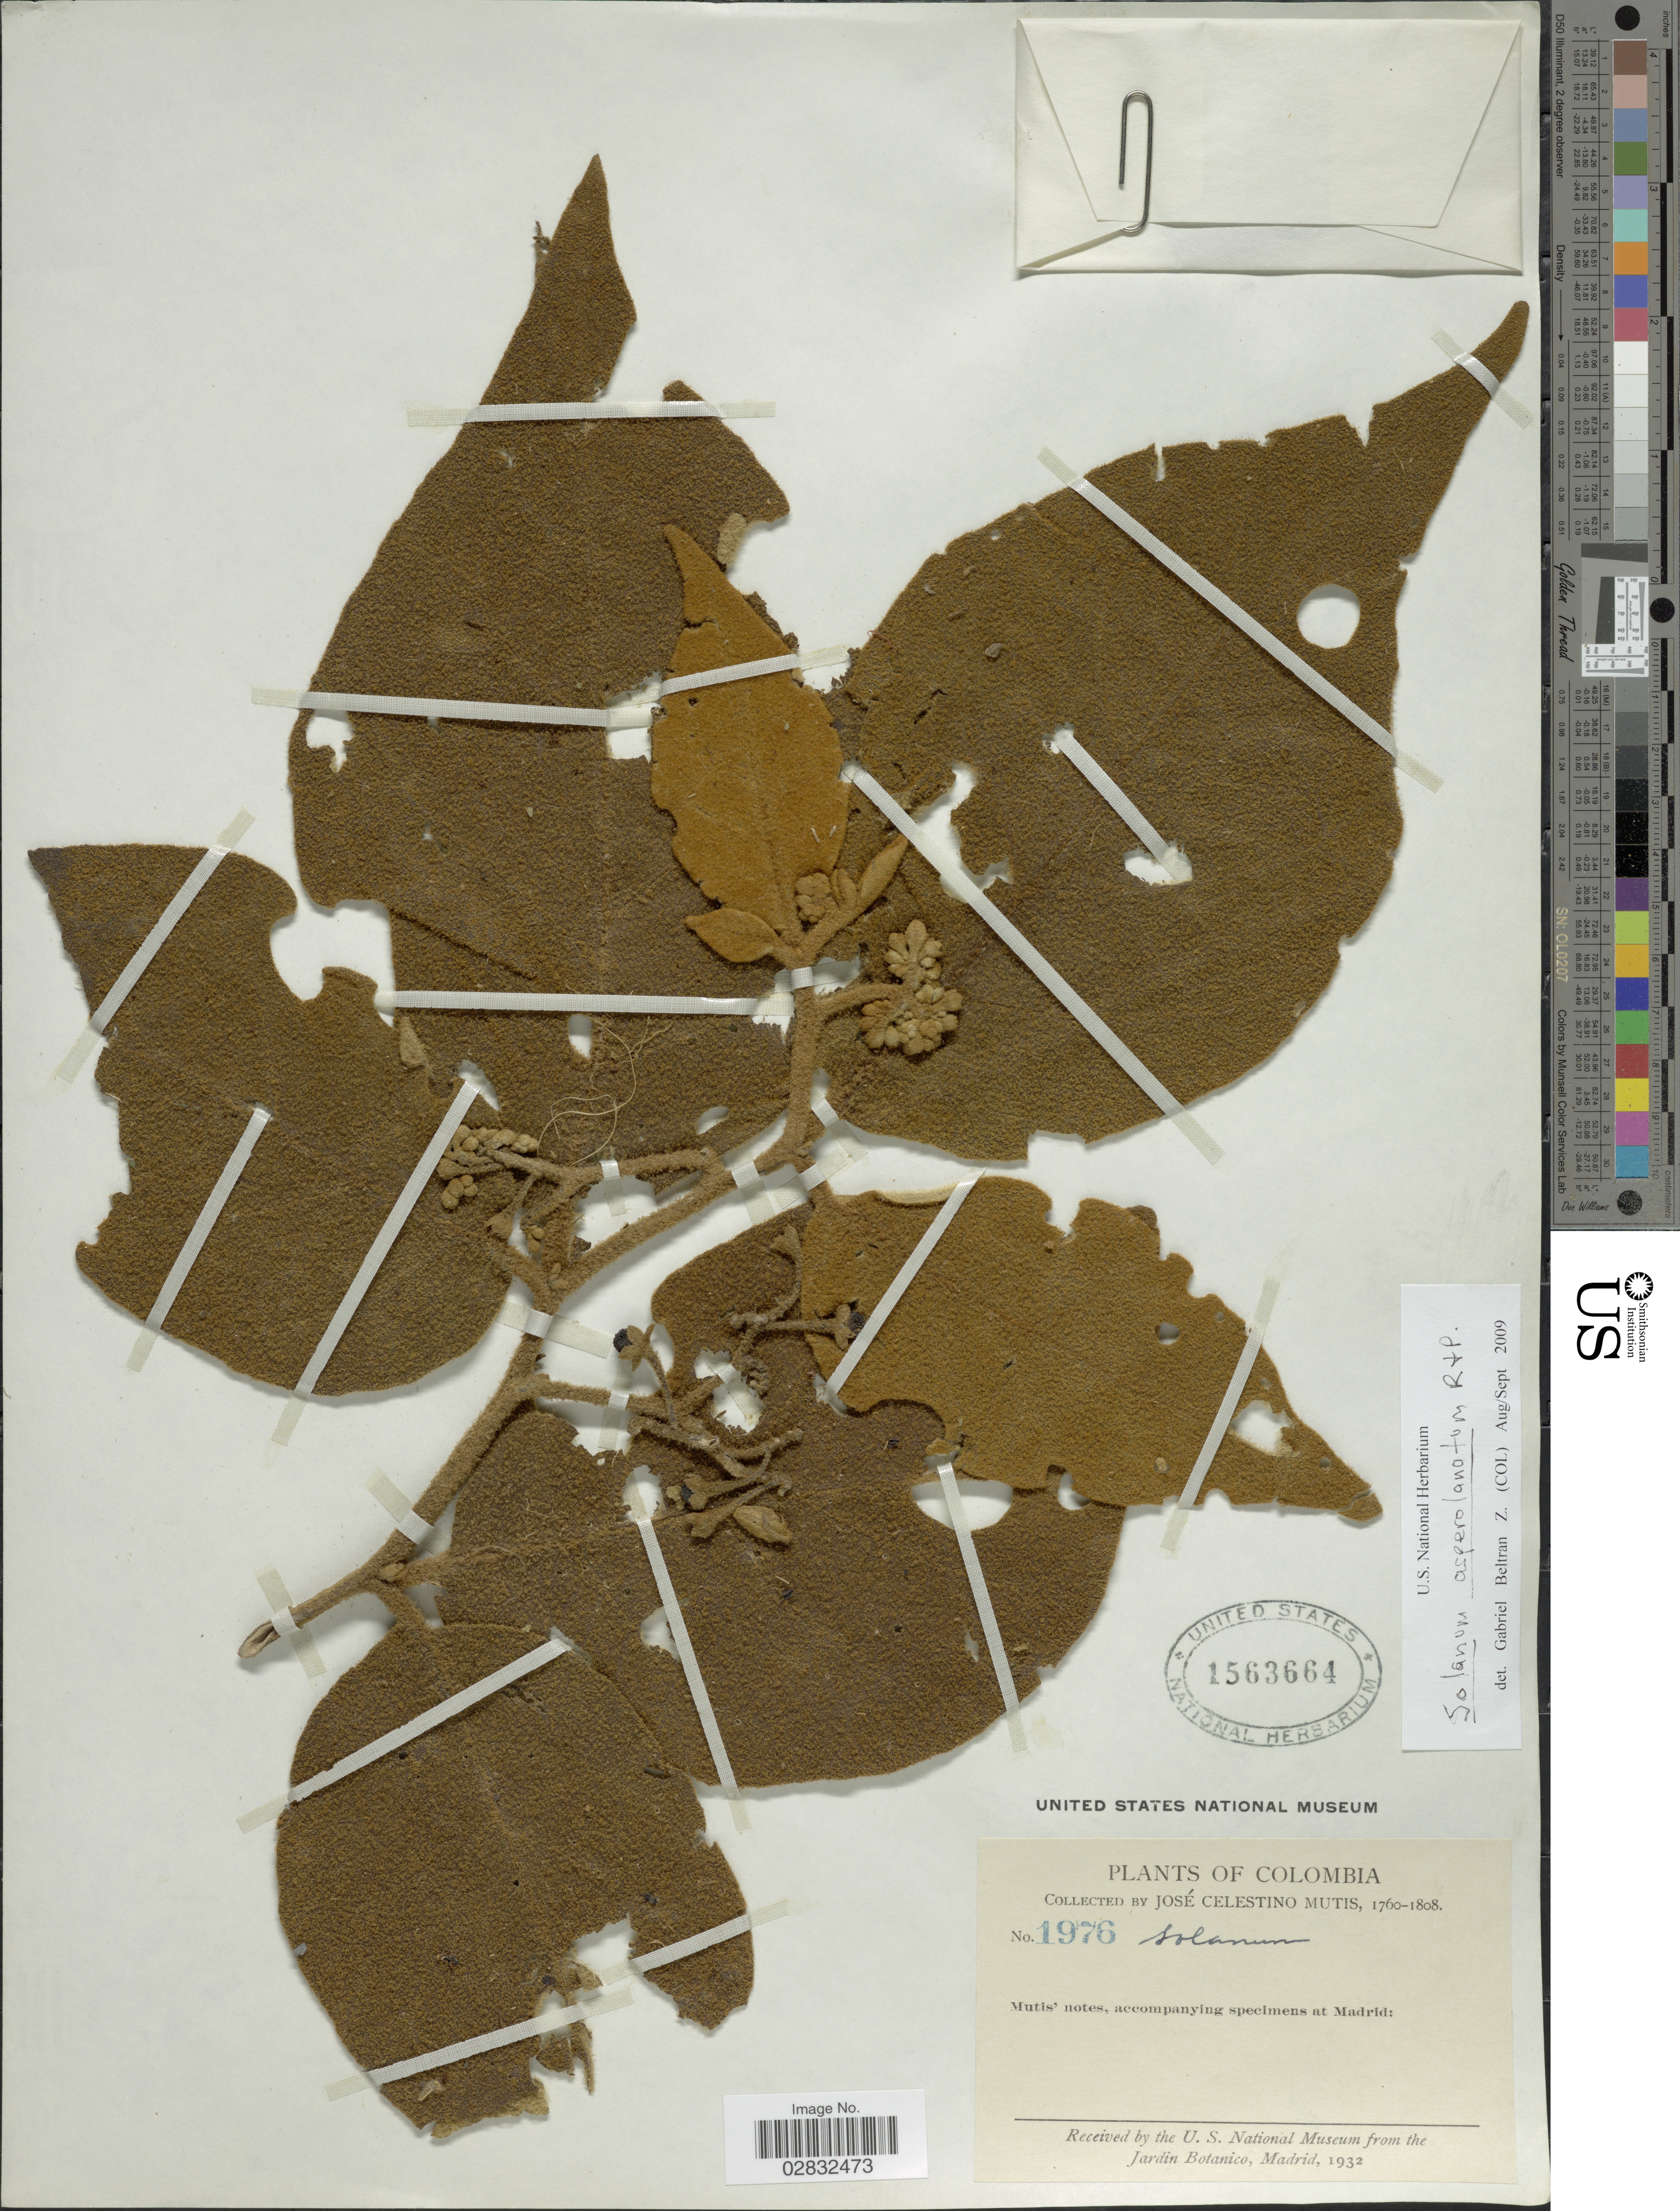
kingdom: Plantae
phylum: Tracheophyta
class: Magnoliopsida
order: Solanales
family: Solanaceae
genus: Solanum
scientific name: Solanum asperolatum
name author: Ruiz & Pav.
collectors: J. C. B. Mutis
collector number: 1976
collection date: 1760/1808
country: Colombia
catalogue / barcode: US 1563664